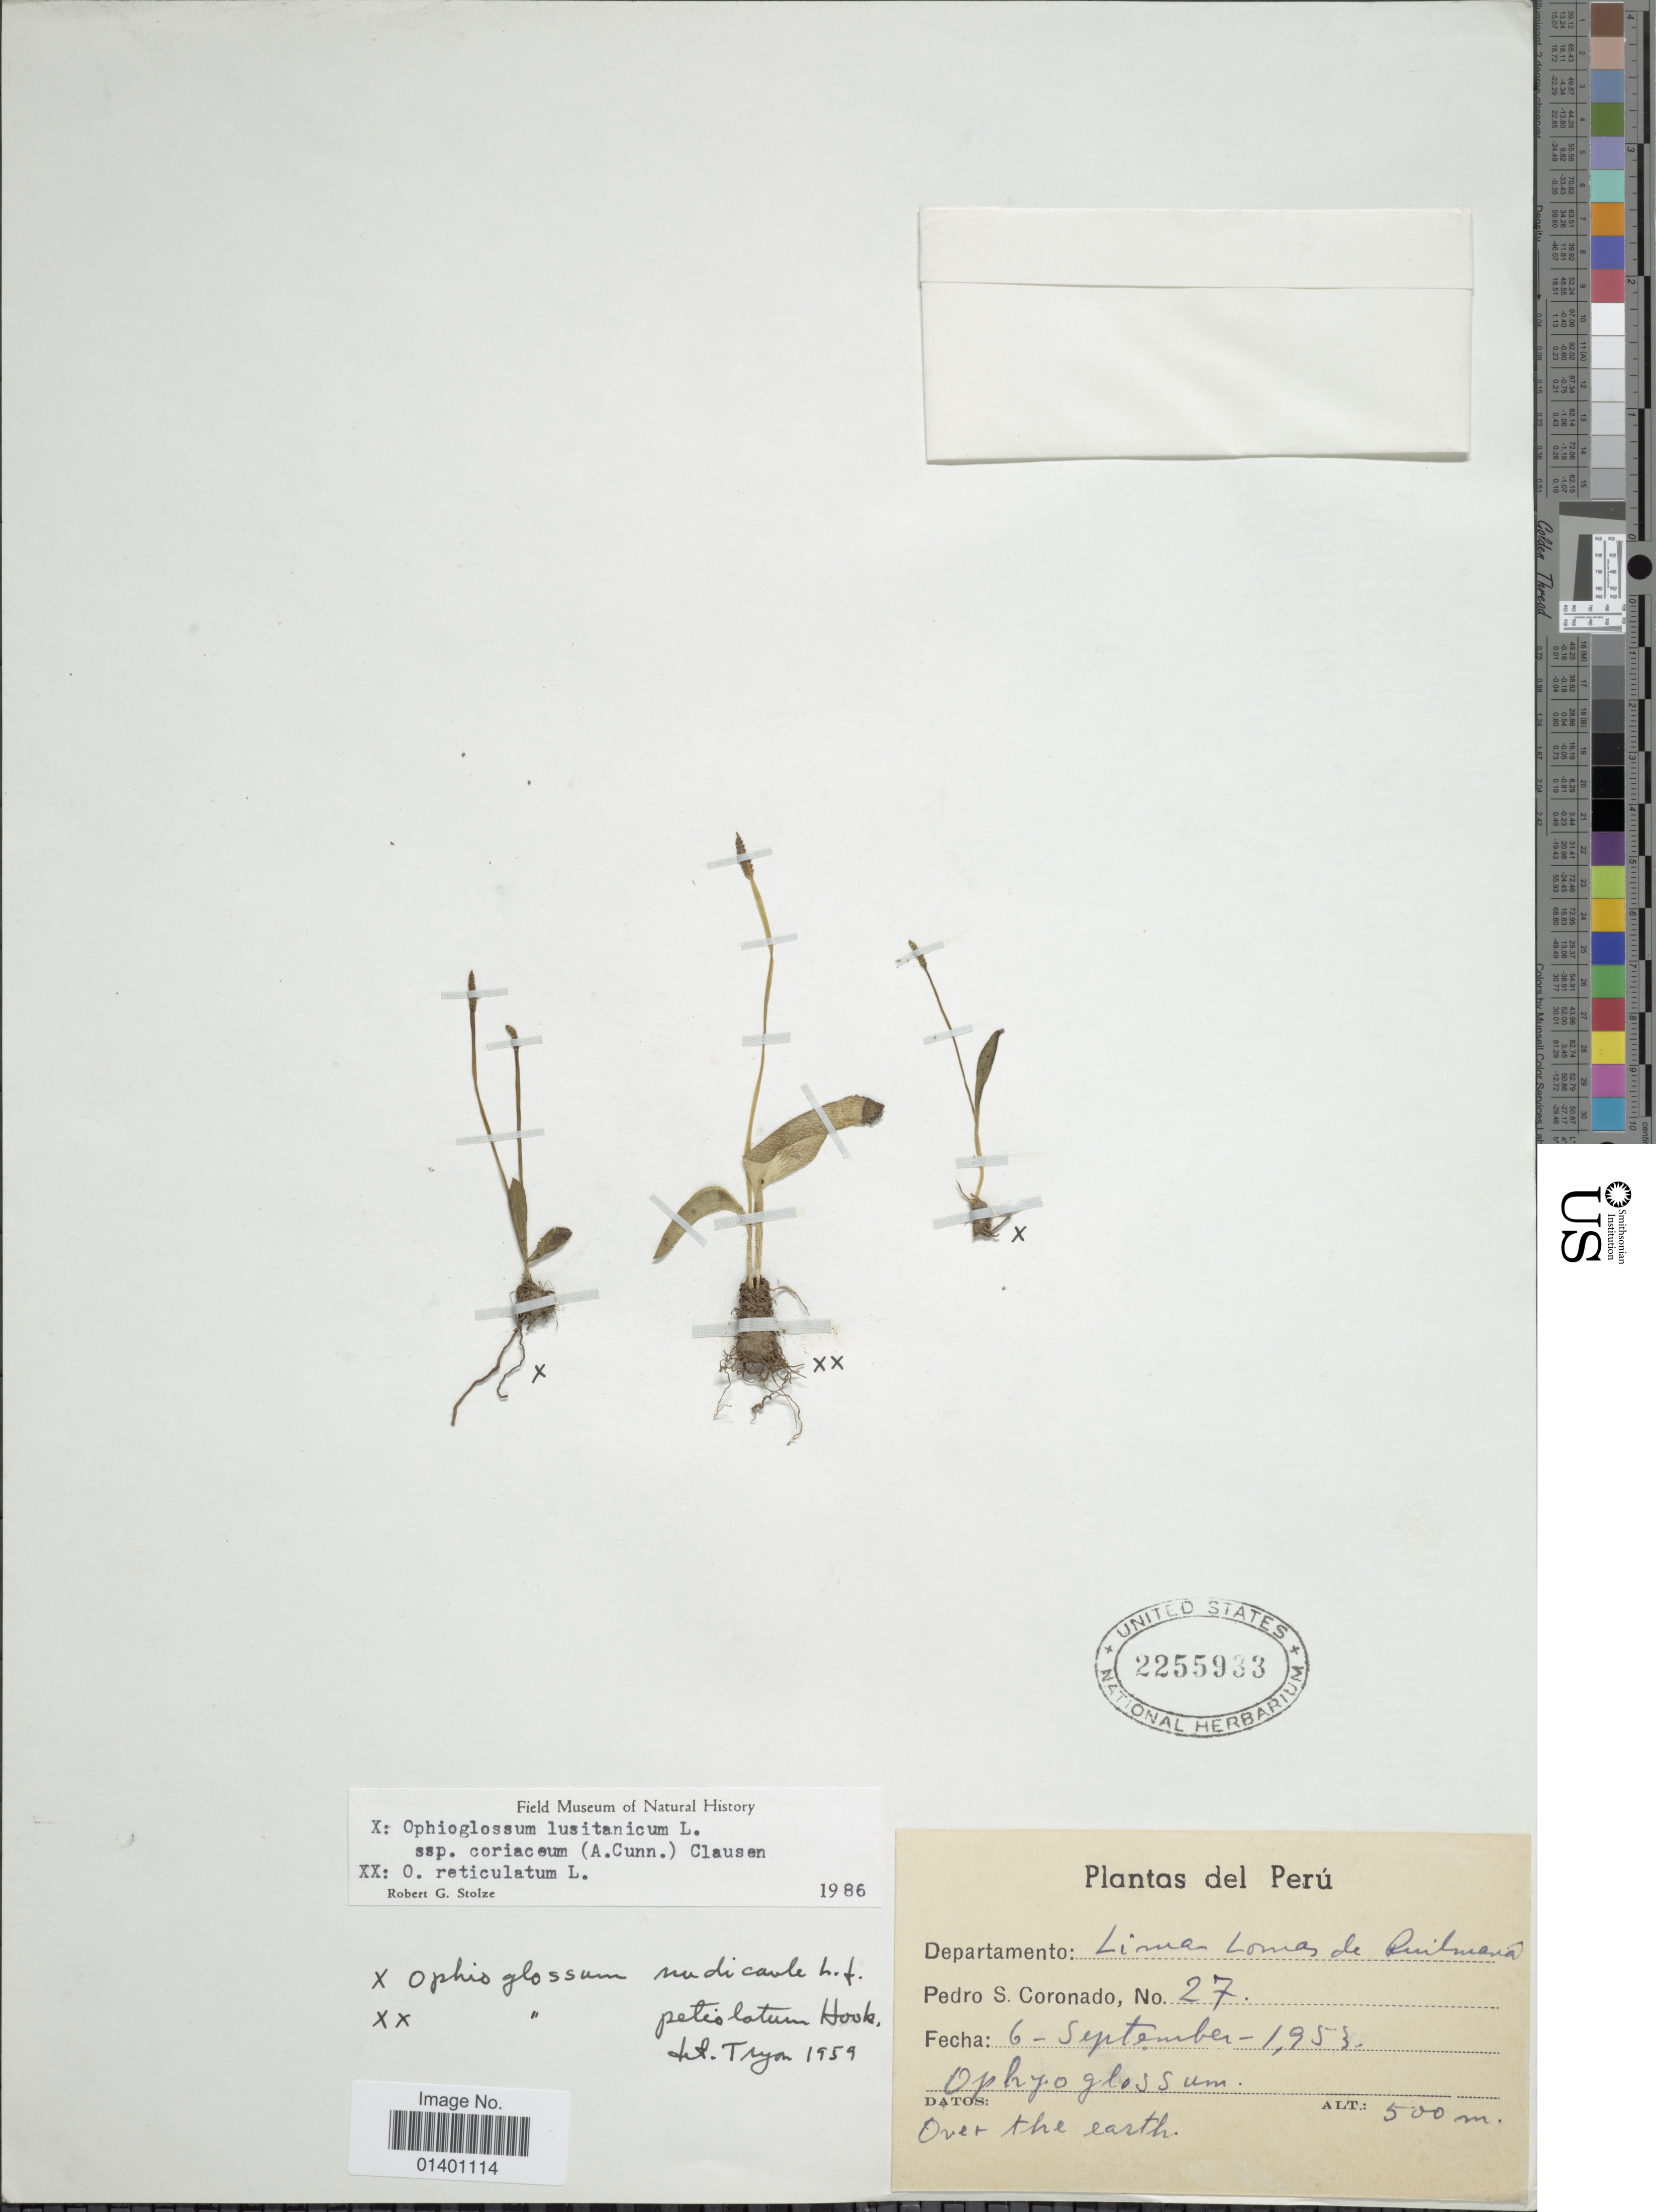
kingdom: Plantae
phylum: Tracheophyta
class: Polypodiopsida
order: Ophioglossales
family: Ophioglossaceae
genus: Ophioglossum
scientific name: Ophioglossum coriaceum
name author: A. Cunn.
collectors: P. Coronado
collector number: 27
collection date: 1953-09-06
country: Peru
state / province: Lima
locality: Lomas de Quilmaná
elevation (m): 500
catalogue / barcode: US 2255933